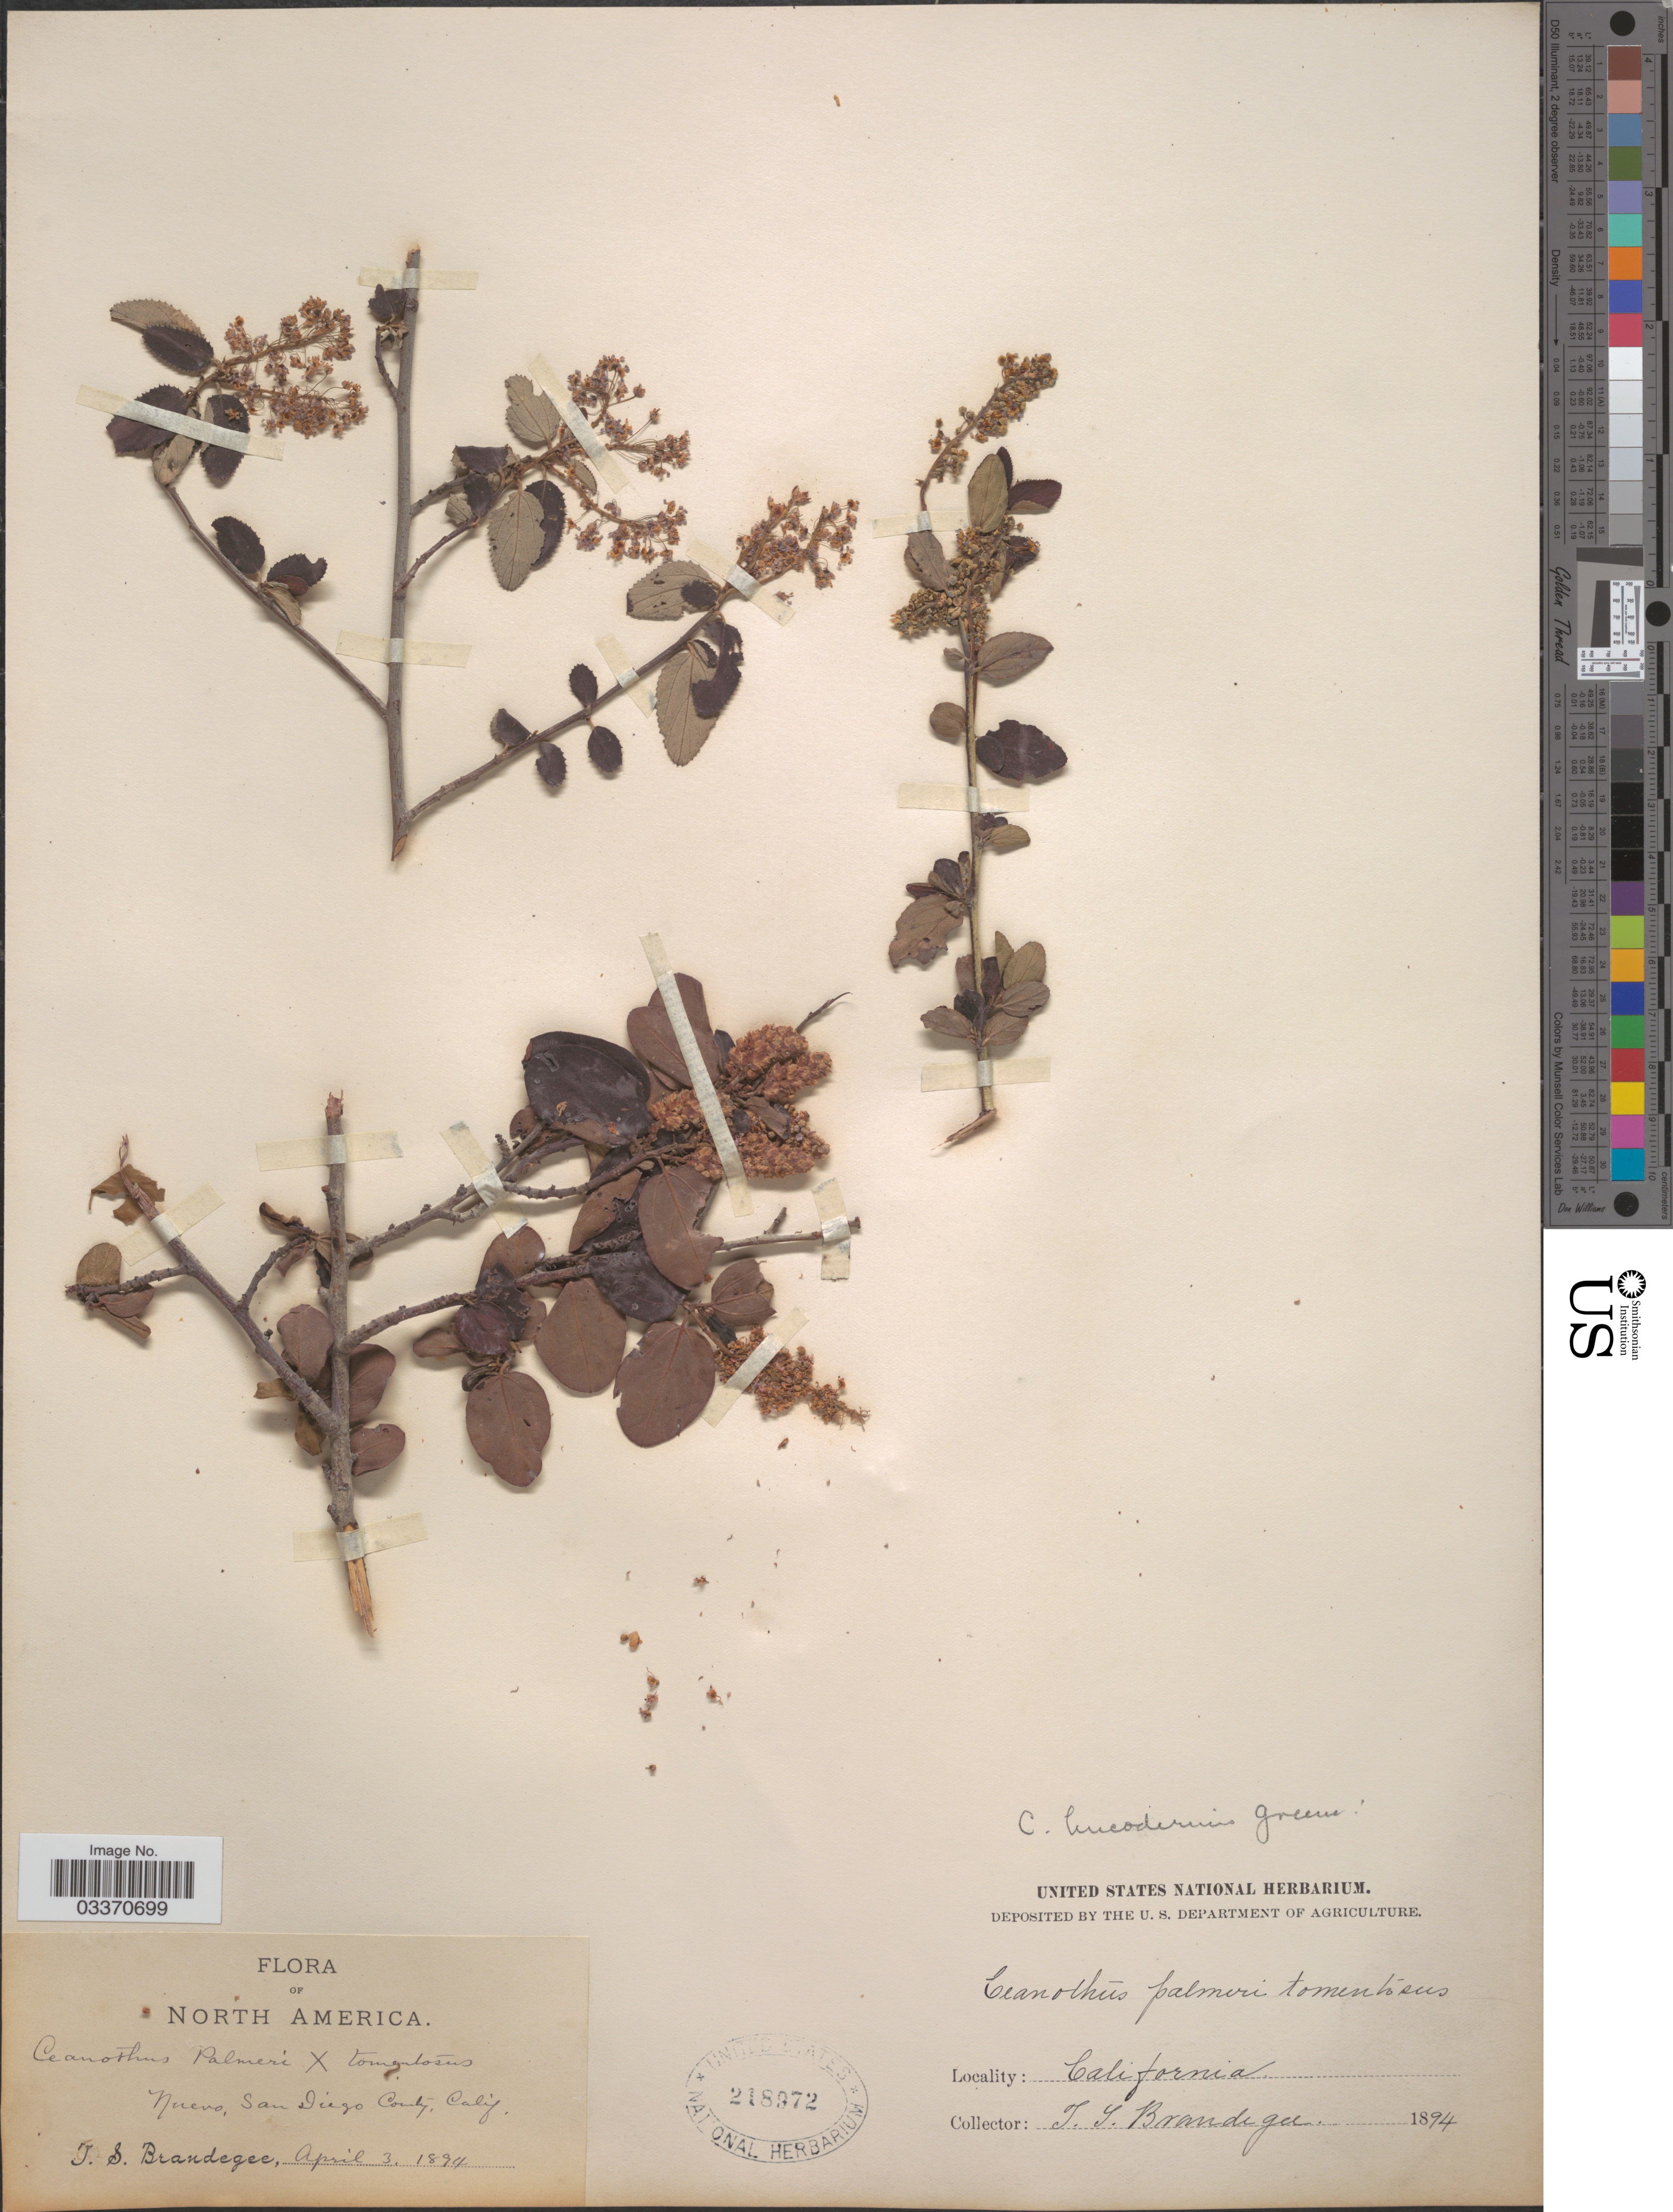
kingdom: Plantae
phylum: Tracheophyta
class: Magnoliopsida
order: Rosales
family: Rhamnaceae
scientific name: Ceanothus palmeri x C. tomentosus Parry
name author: Trel.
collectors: T. S. Brandegee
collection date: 1894-04-03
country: United States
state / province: California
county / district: San Diego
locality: Nuevo, San Diego County.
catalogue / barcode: US 218972